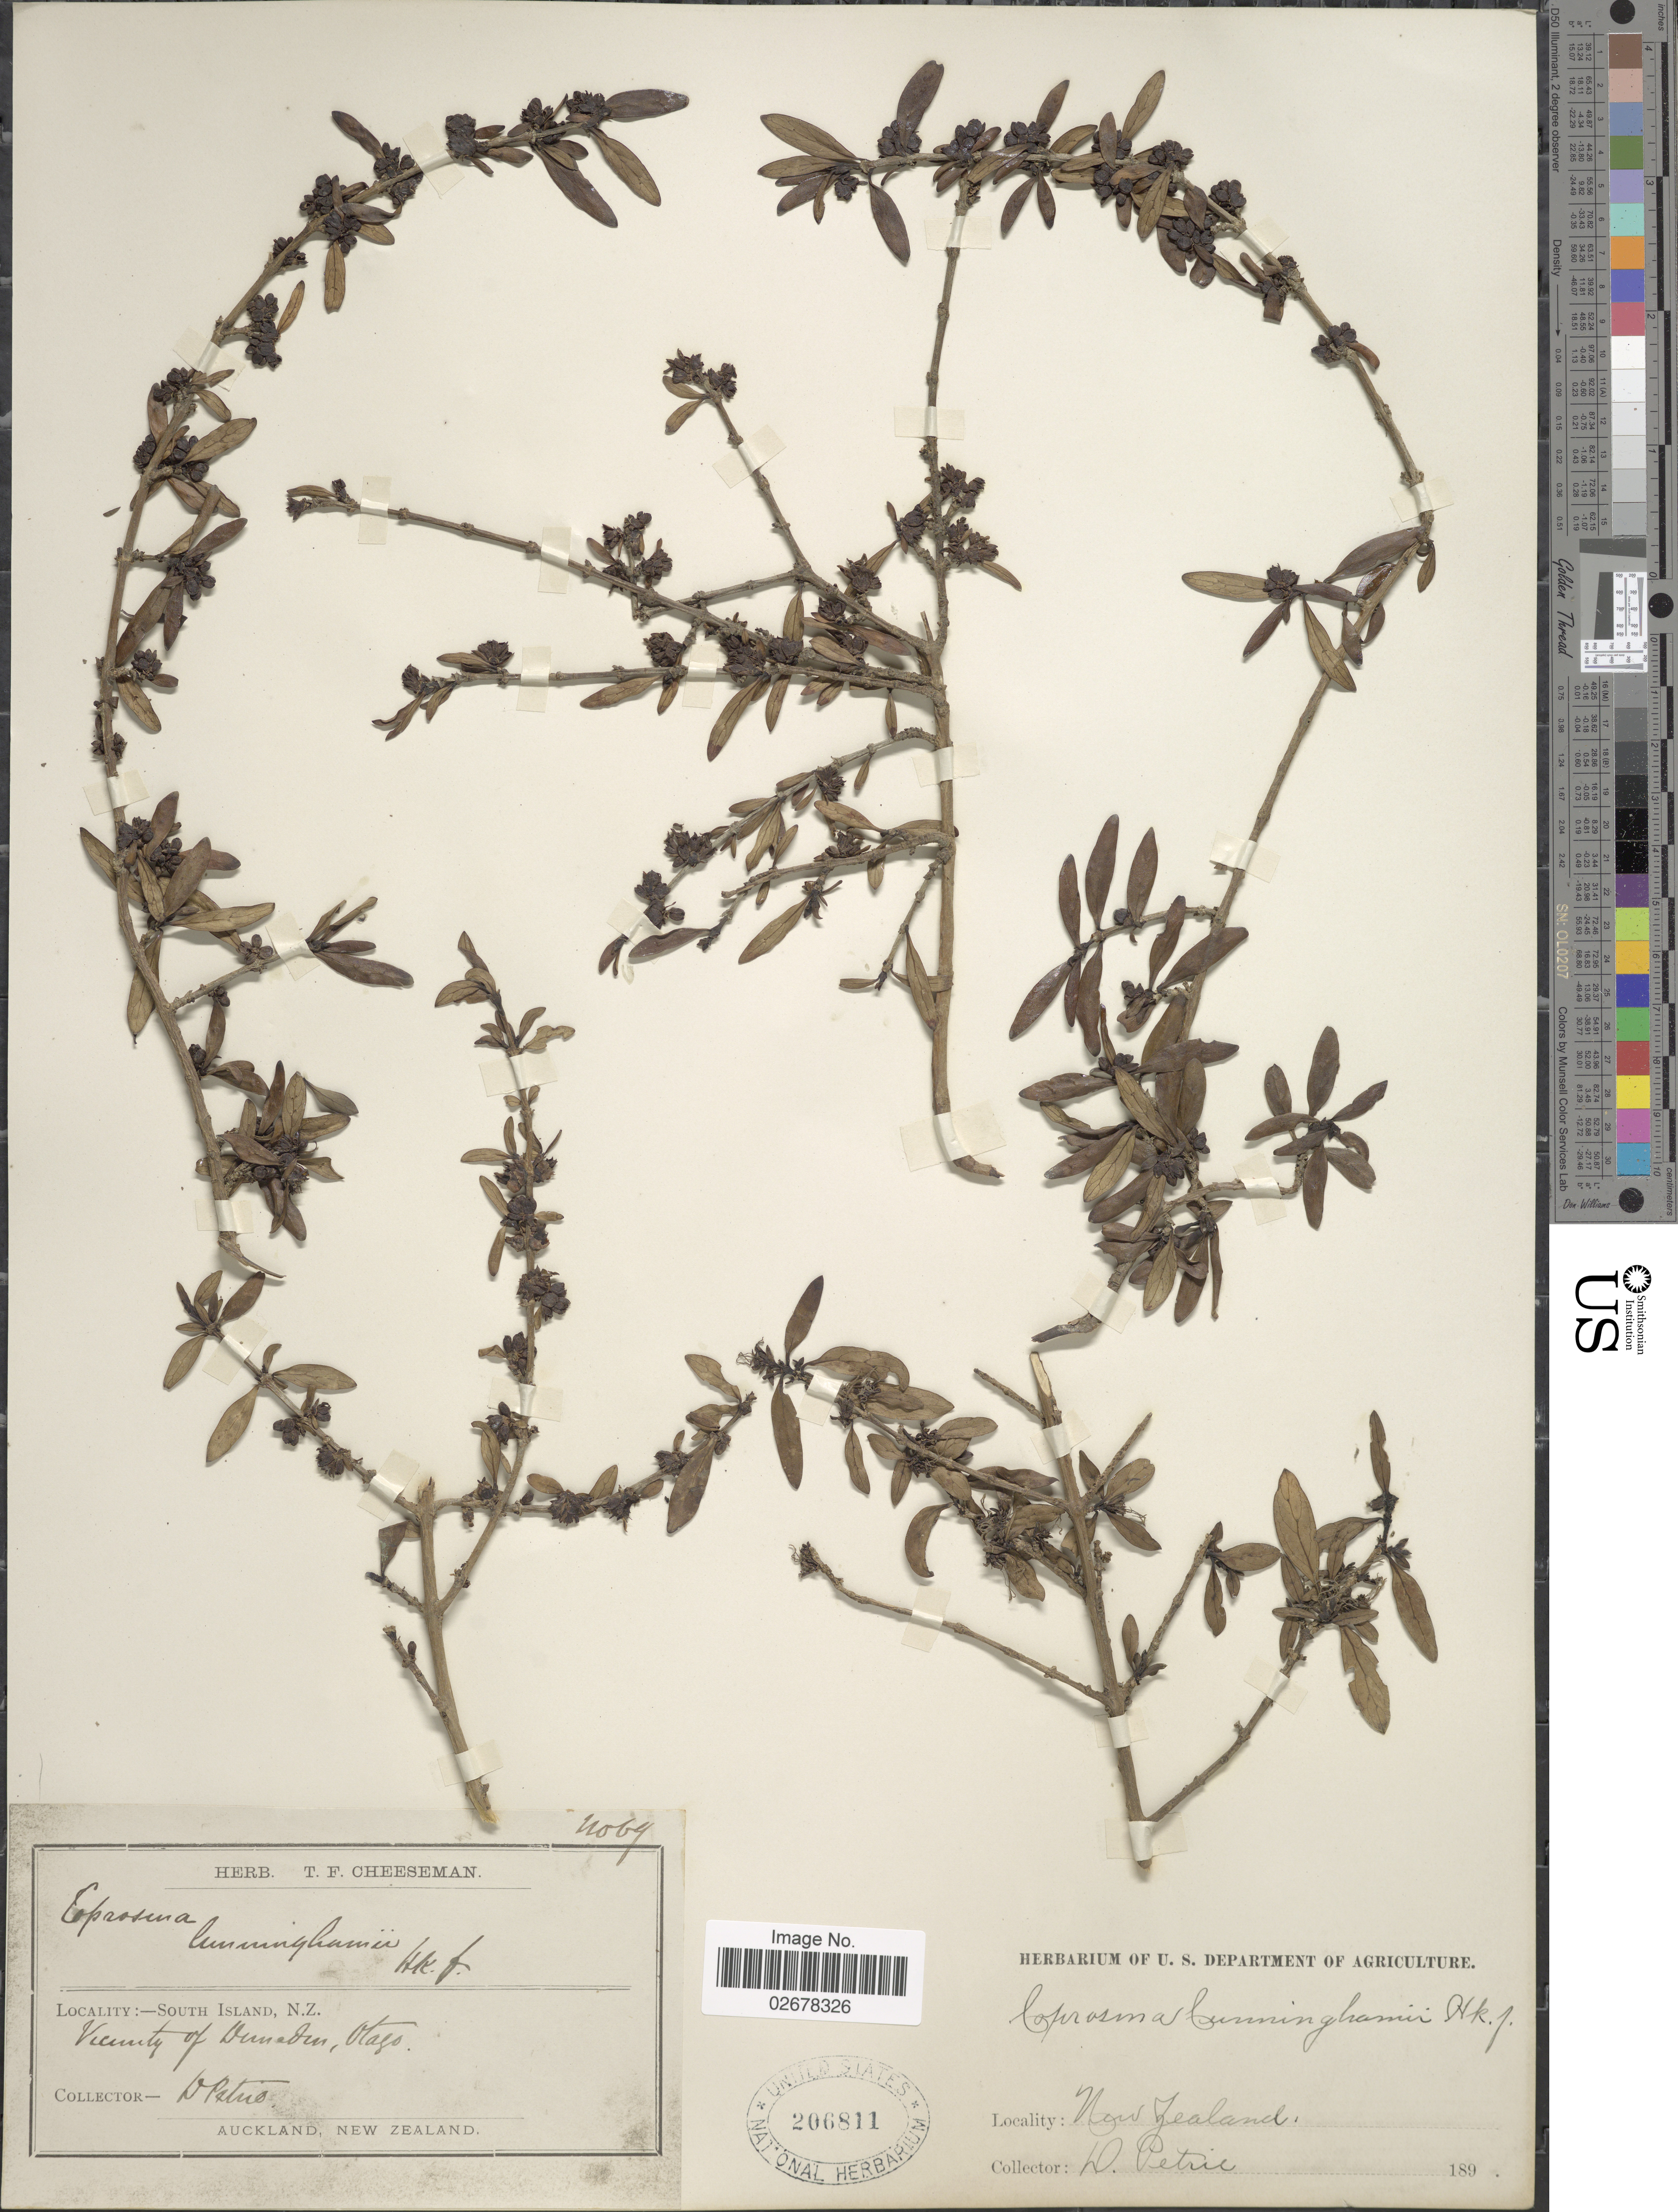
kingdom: Plantae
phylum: Tracheophyta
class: Magnoliopsida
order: Gentianales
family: Rubiaceae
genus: Coprosma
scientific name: Coprosma x cunninghamii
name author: Hook. f.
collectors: D. Petrie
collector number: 64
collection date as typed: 189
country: New Zealand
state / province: Otago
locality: South Island, Vicinity of Dunedin, Otago.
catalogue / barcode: US 206811